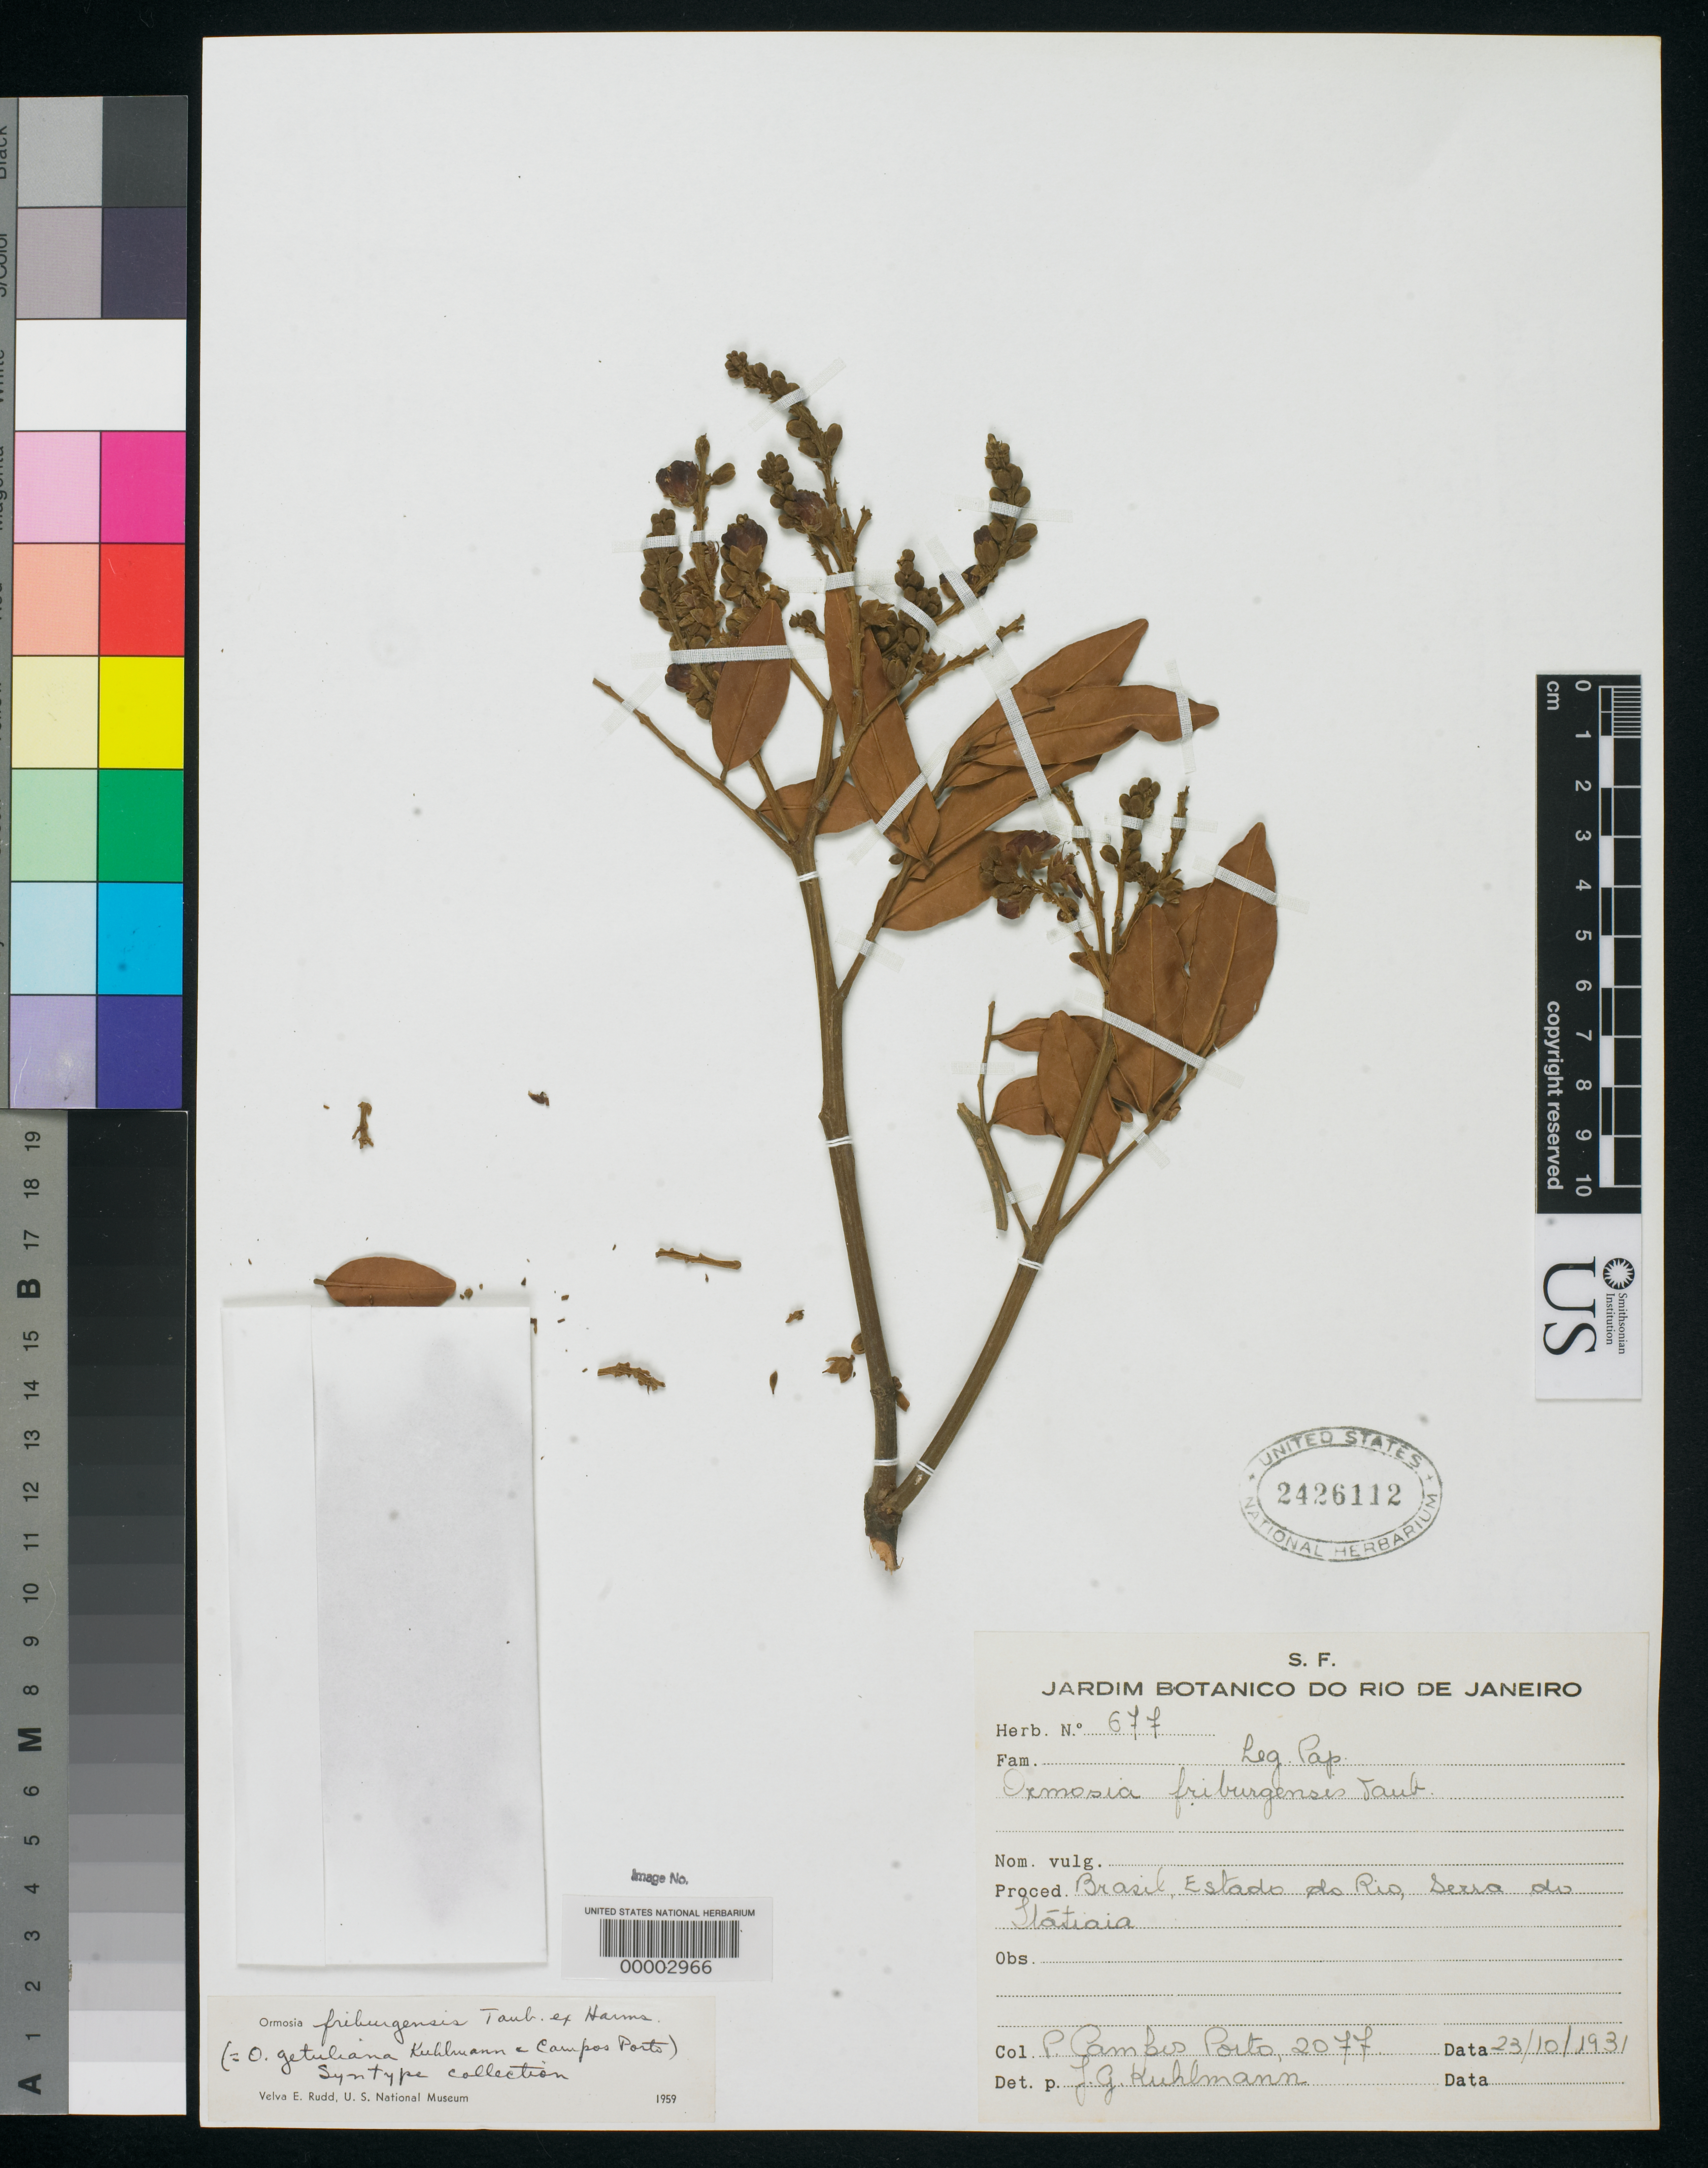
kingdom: Plantae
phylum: Tracheophyta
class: Magnoliopsida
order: Fabales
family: Fabaceae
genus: Ormosia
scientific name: Ormosia getuliana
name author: Kuhlm. & Porto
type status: Isosyntype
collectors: P. C. Porto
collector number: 2077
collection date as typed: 23 Oct 1931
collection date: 1931-10-23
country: Brazil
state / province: Minas Gerais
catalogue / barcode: US 2426112